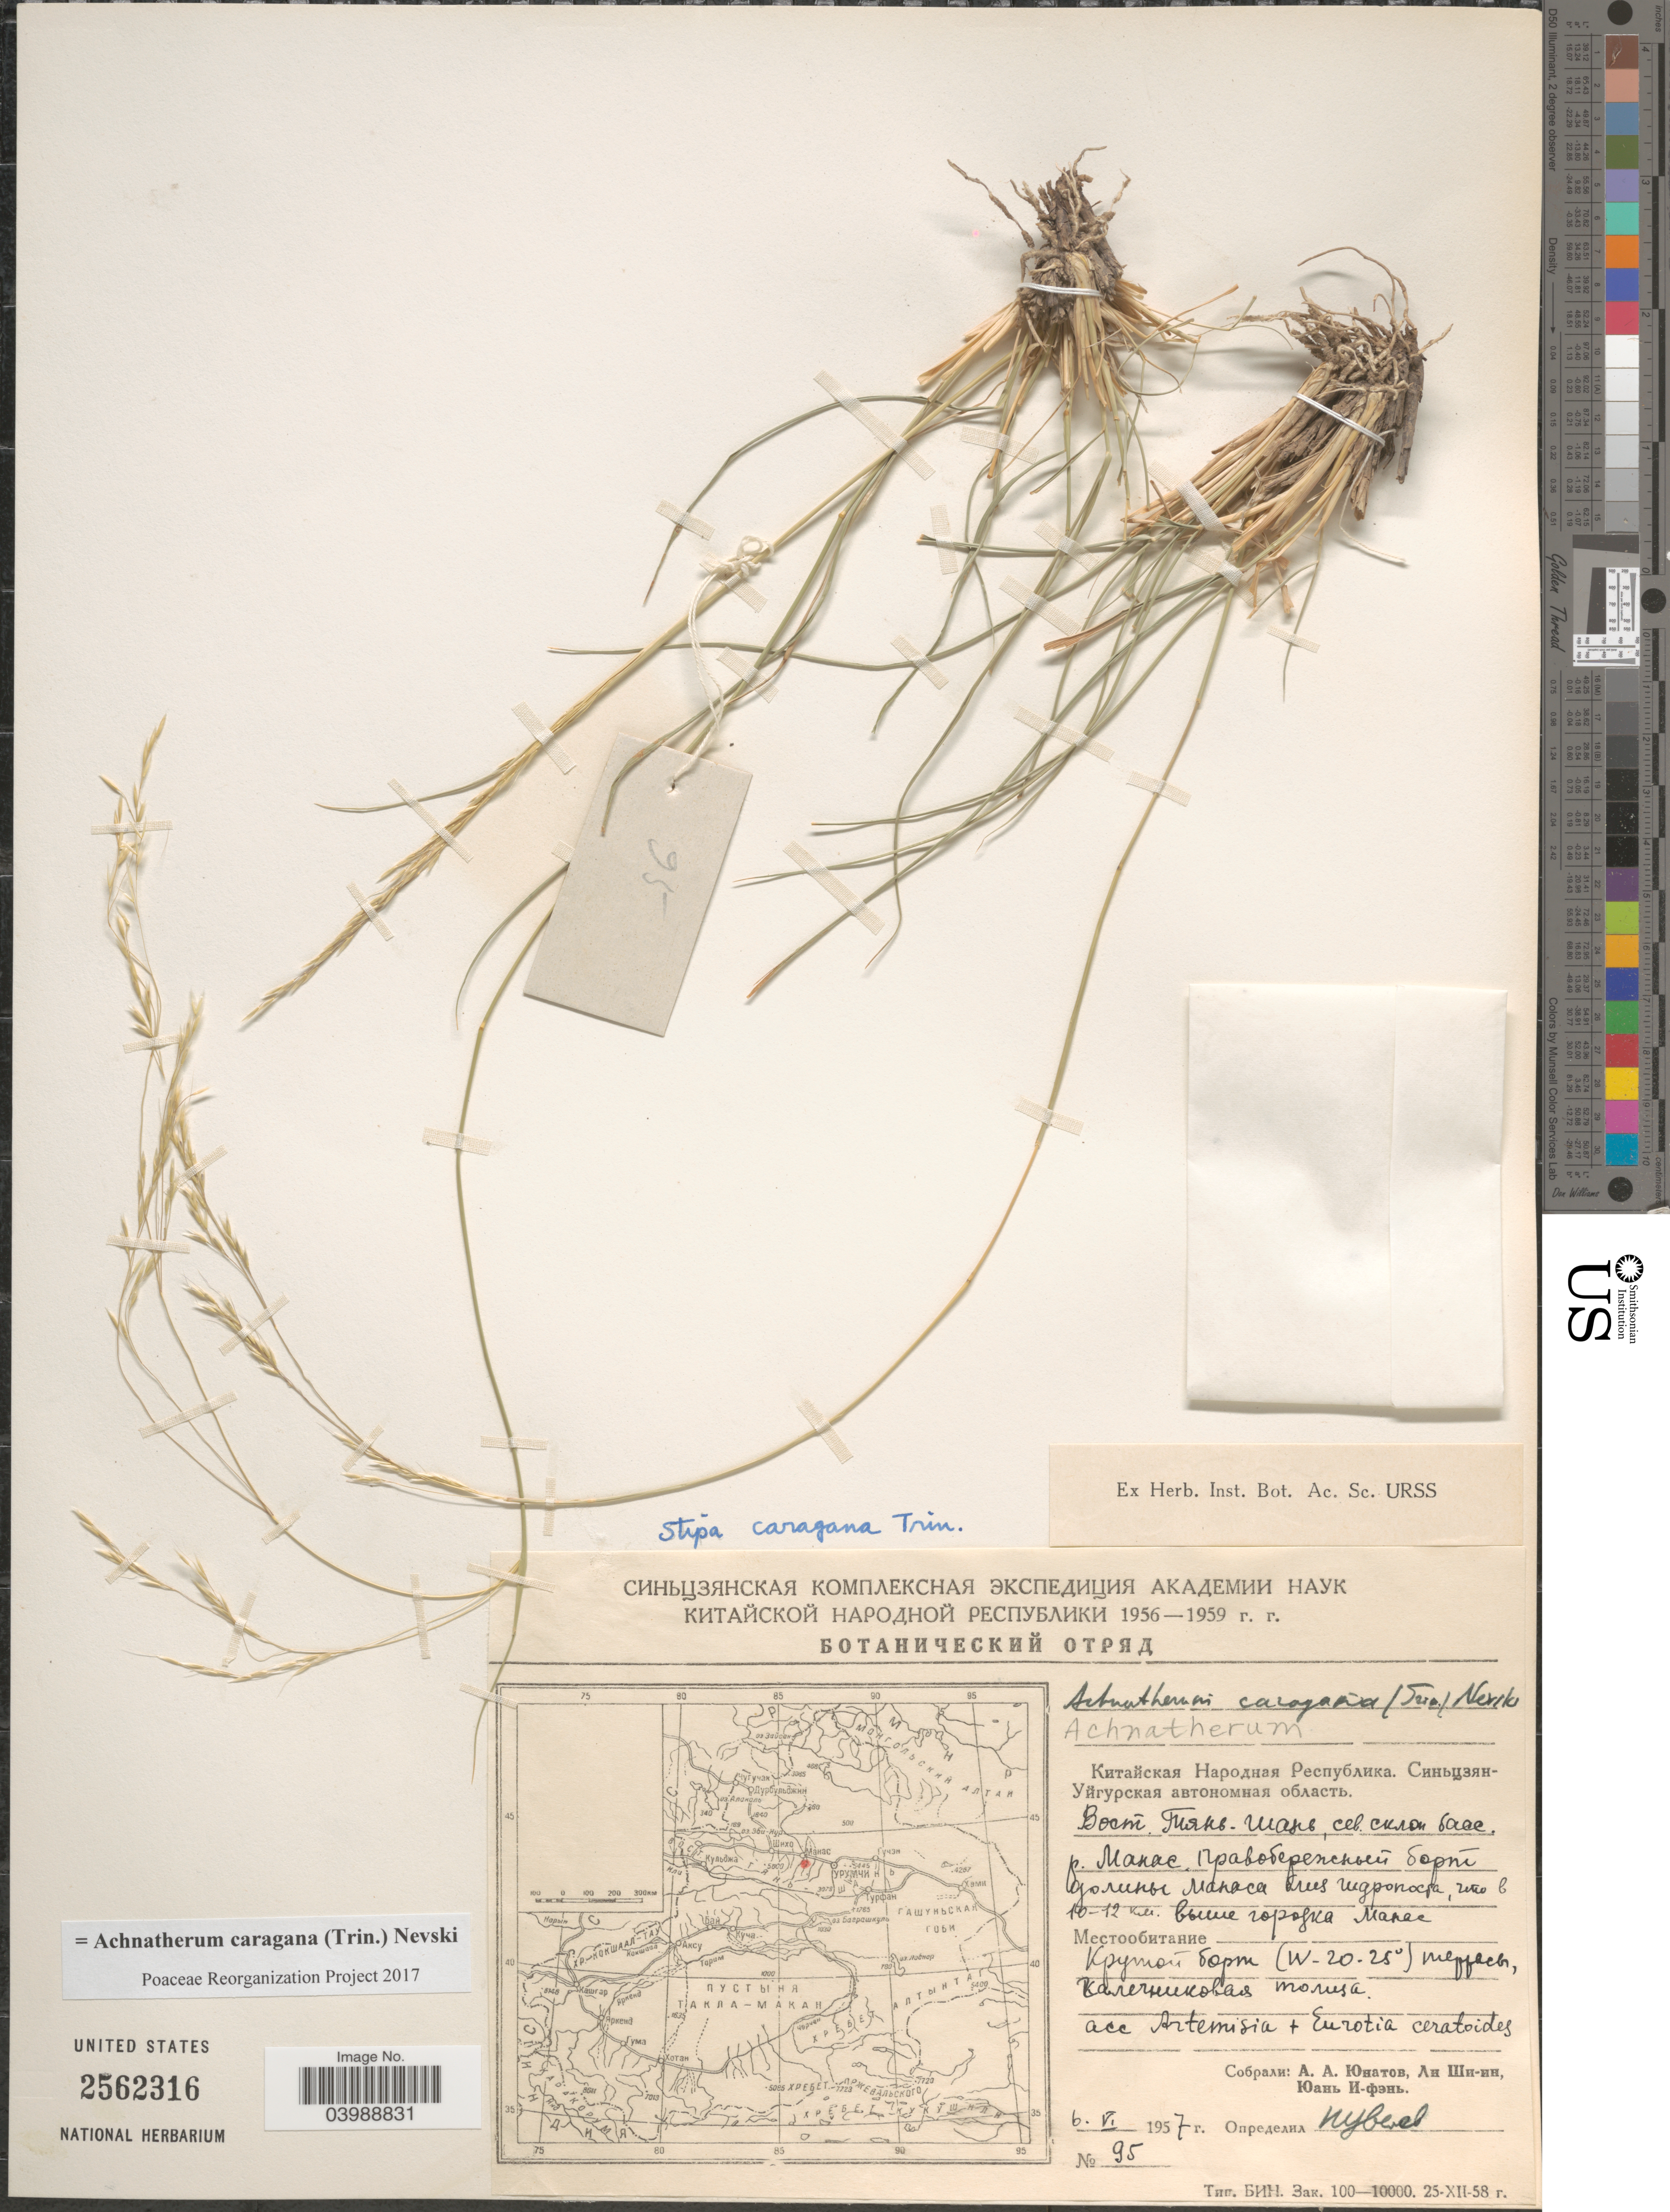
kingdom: Plantae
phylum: Tracheophyta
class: Liliopsida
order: Poales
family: Poaceae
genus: Achnatherum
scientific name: Achnatherum caragana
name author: (Trin.) Nevski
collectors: A. Unatov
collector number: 95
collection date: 1957-06-06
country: China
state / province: Xinjiang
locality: Basin of river Manas, 10-12 km from city Manas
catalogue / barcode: US 2562316